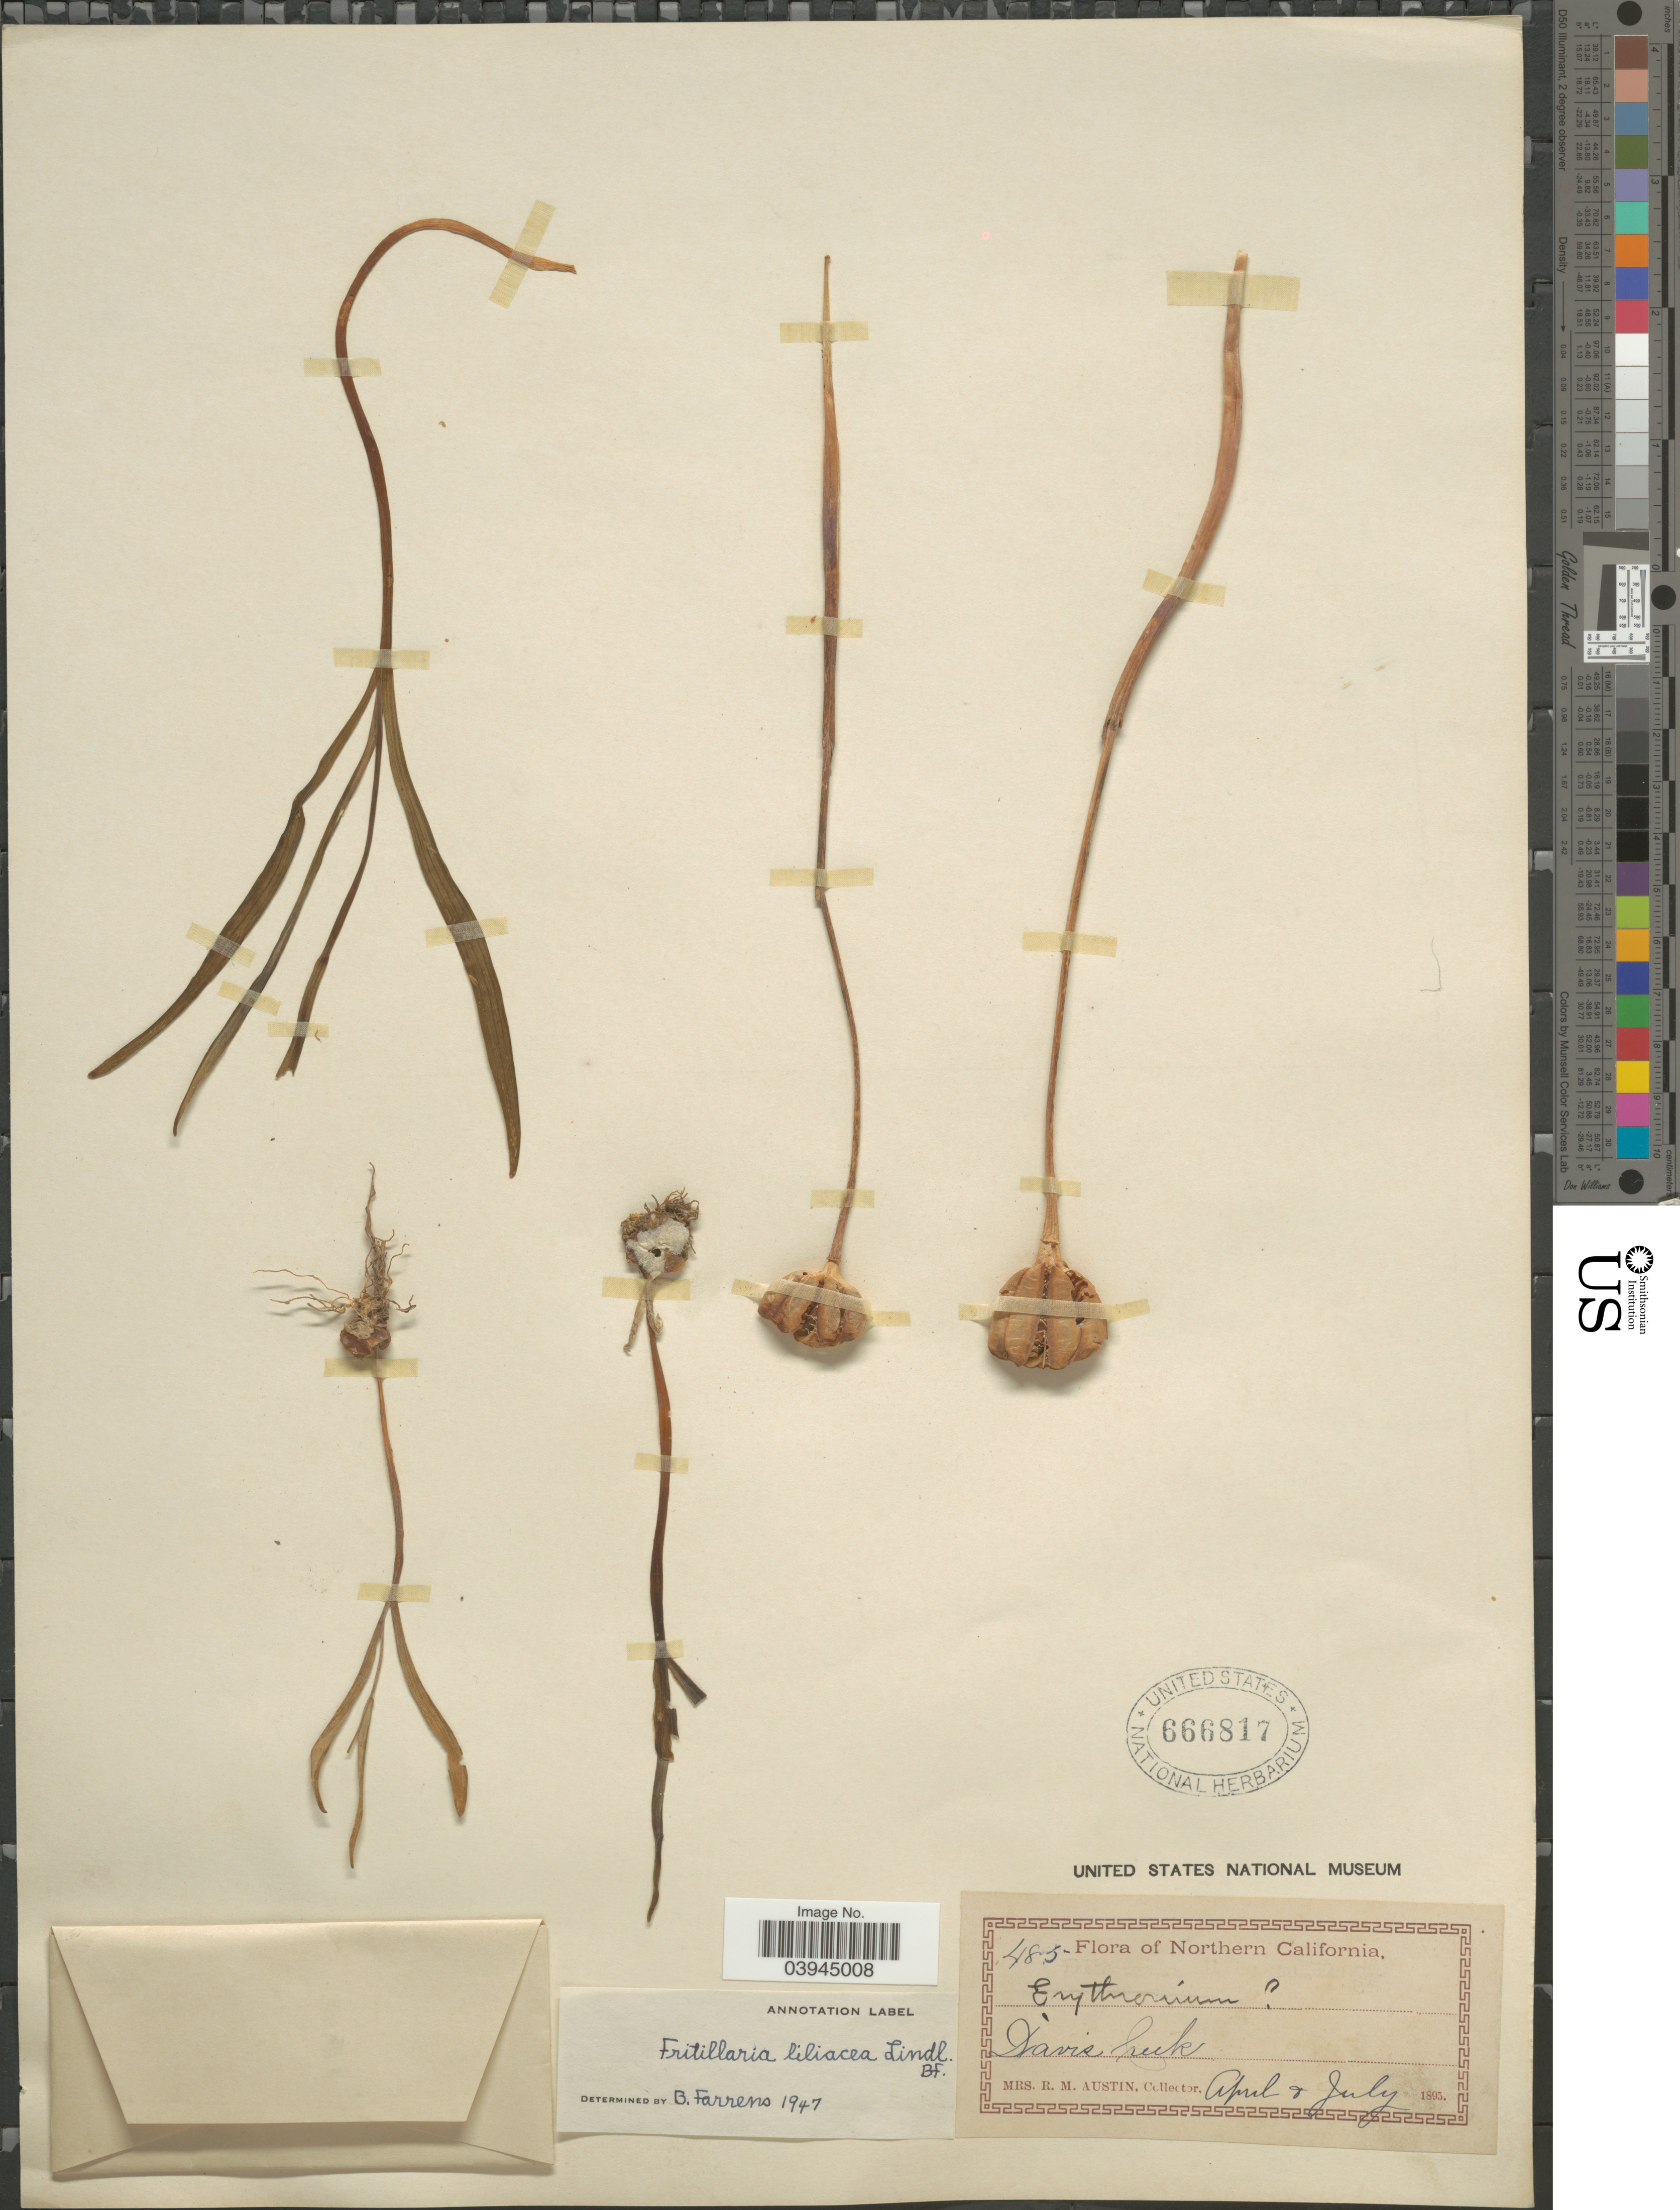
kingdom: Plantae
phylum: Tracheophyta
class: Liliopsida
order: Liliales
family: Liliaceae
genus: Fritillaria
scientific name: Fritillaria liliacea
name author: Lindl.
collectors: R. Austin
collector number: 485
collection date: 1895-04/1895-07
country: United States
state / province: California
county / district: Modoc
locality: Northern California. Davis Creek.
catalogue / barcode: US 666817